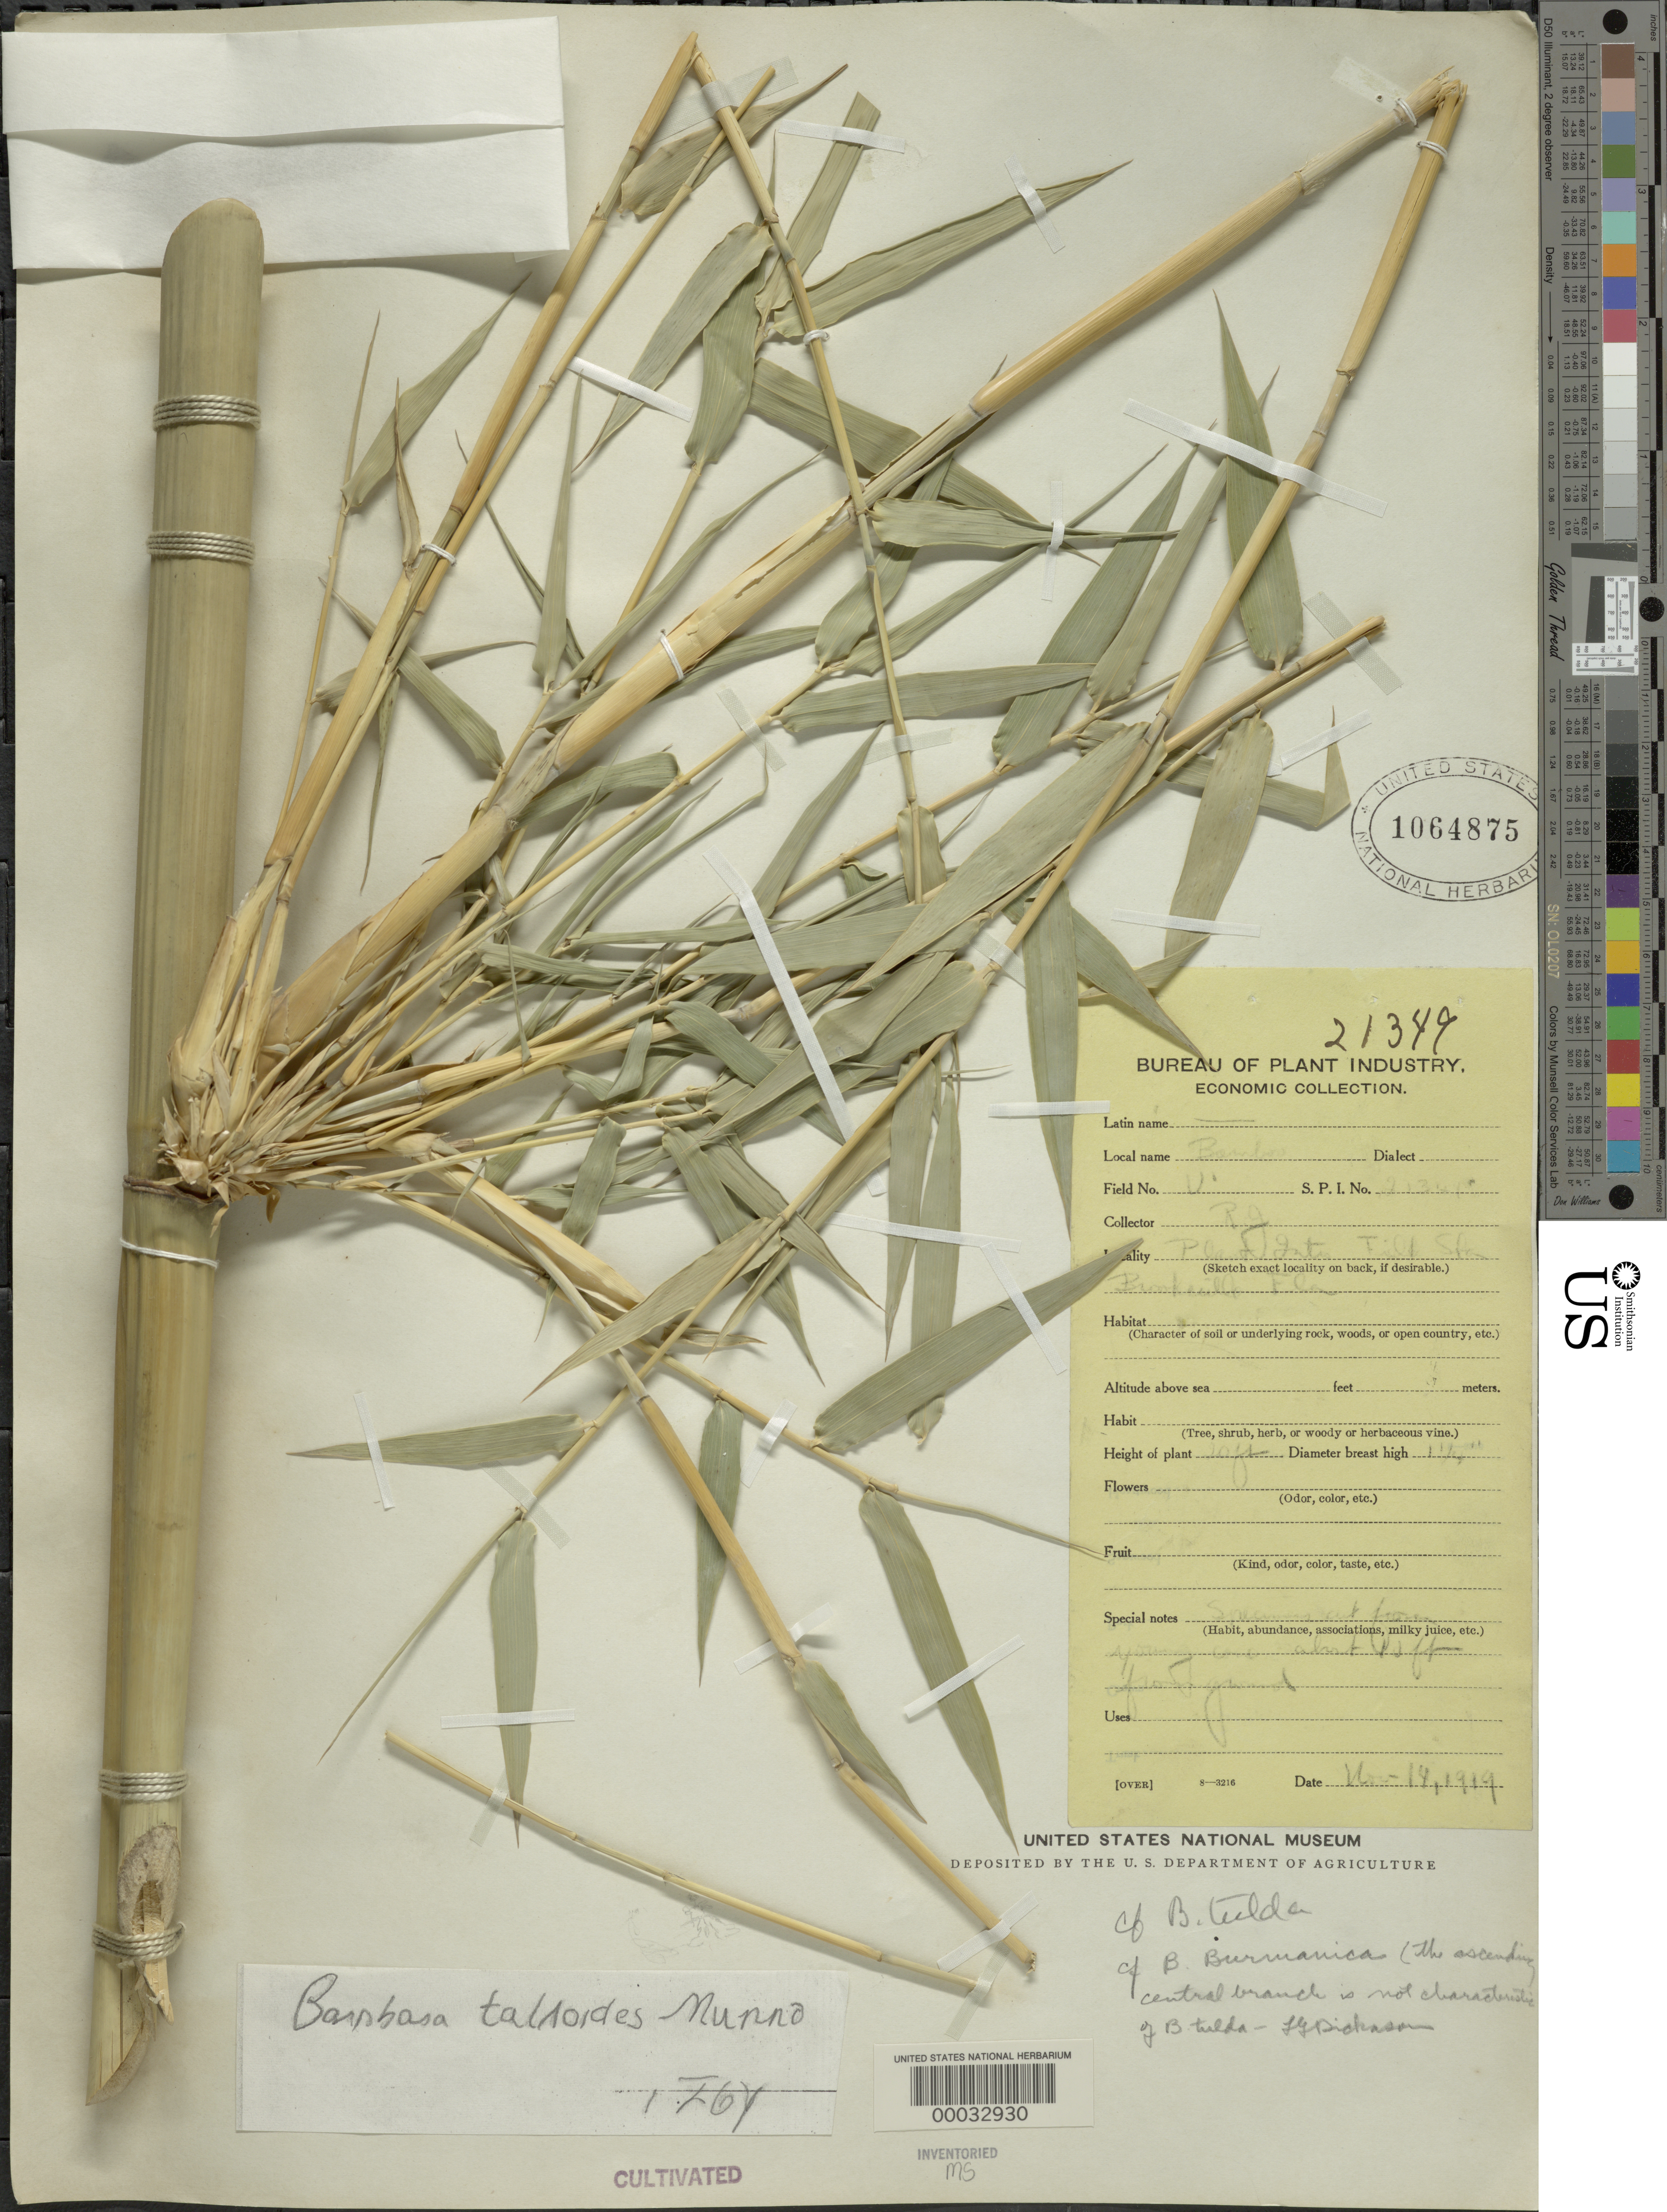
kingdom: Plantae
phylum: Tracheophyta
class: Liliopsida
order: Poales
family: Poaceae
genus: Bambusa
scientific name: Bambusa tuldoides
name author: Munro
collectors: R. Jones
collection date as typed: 14 Nov 1919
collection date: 1919-11-14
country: United States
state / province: Florida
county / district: Hernando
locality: Plant introduction station-brooksville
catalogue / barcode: US 1064875